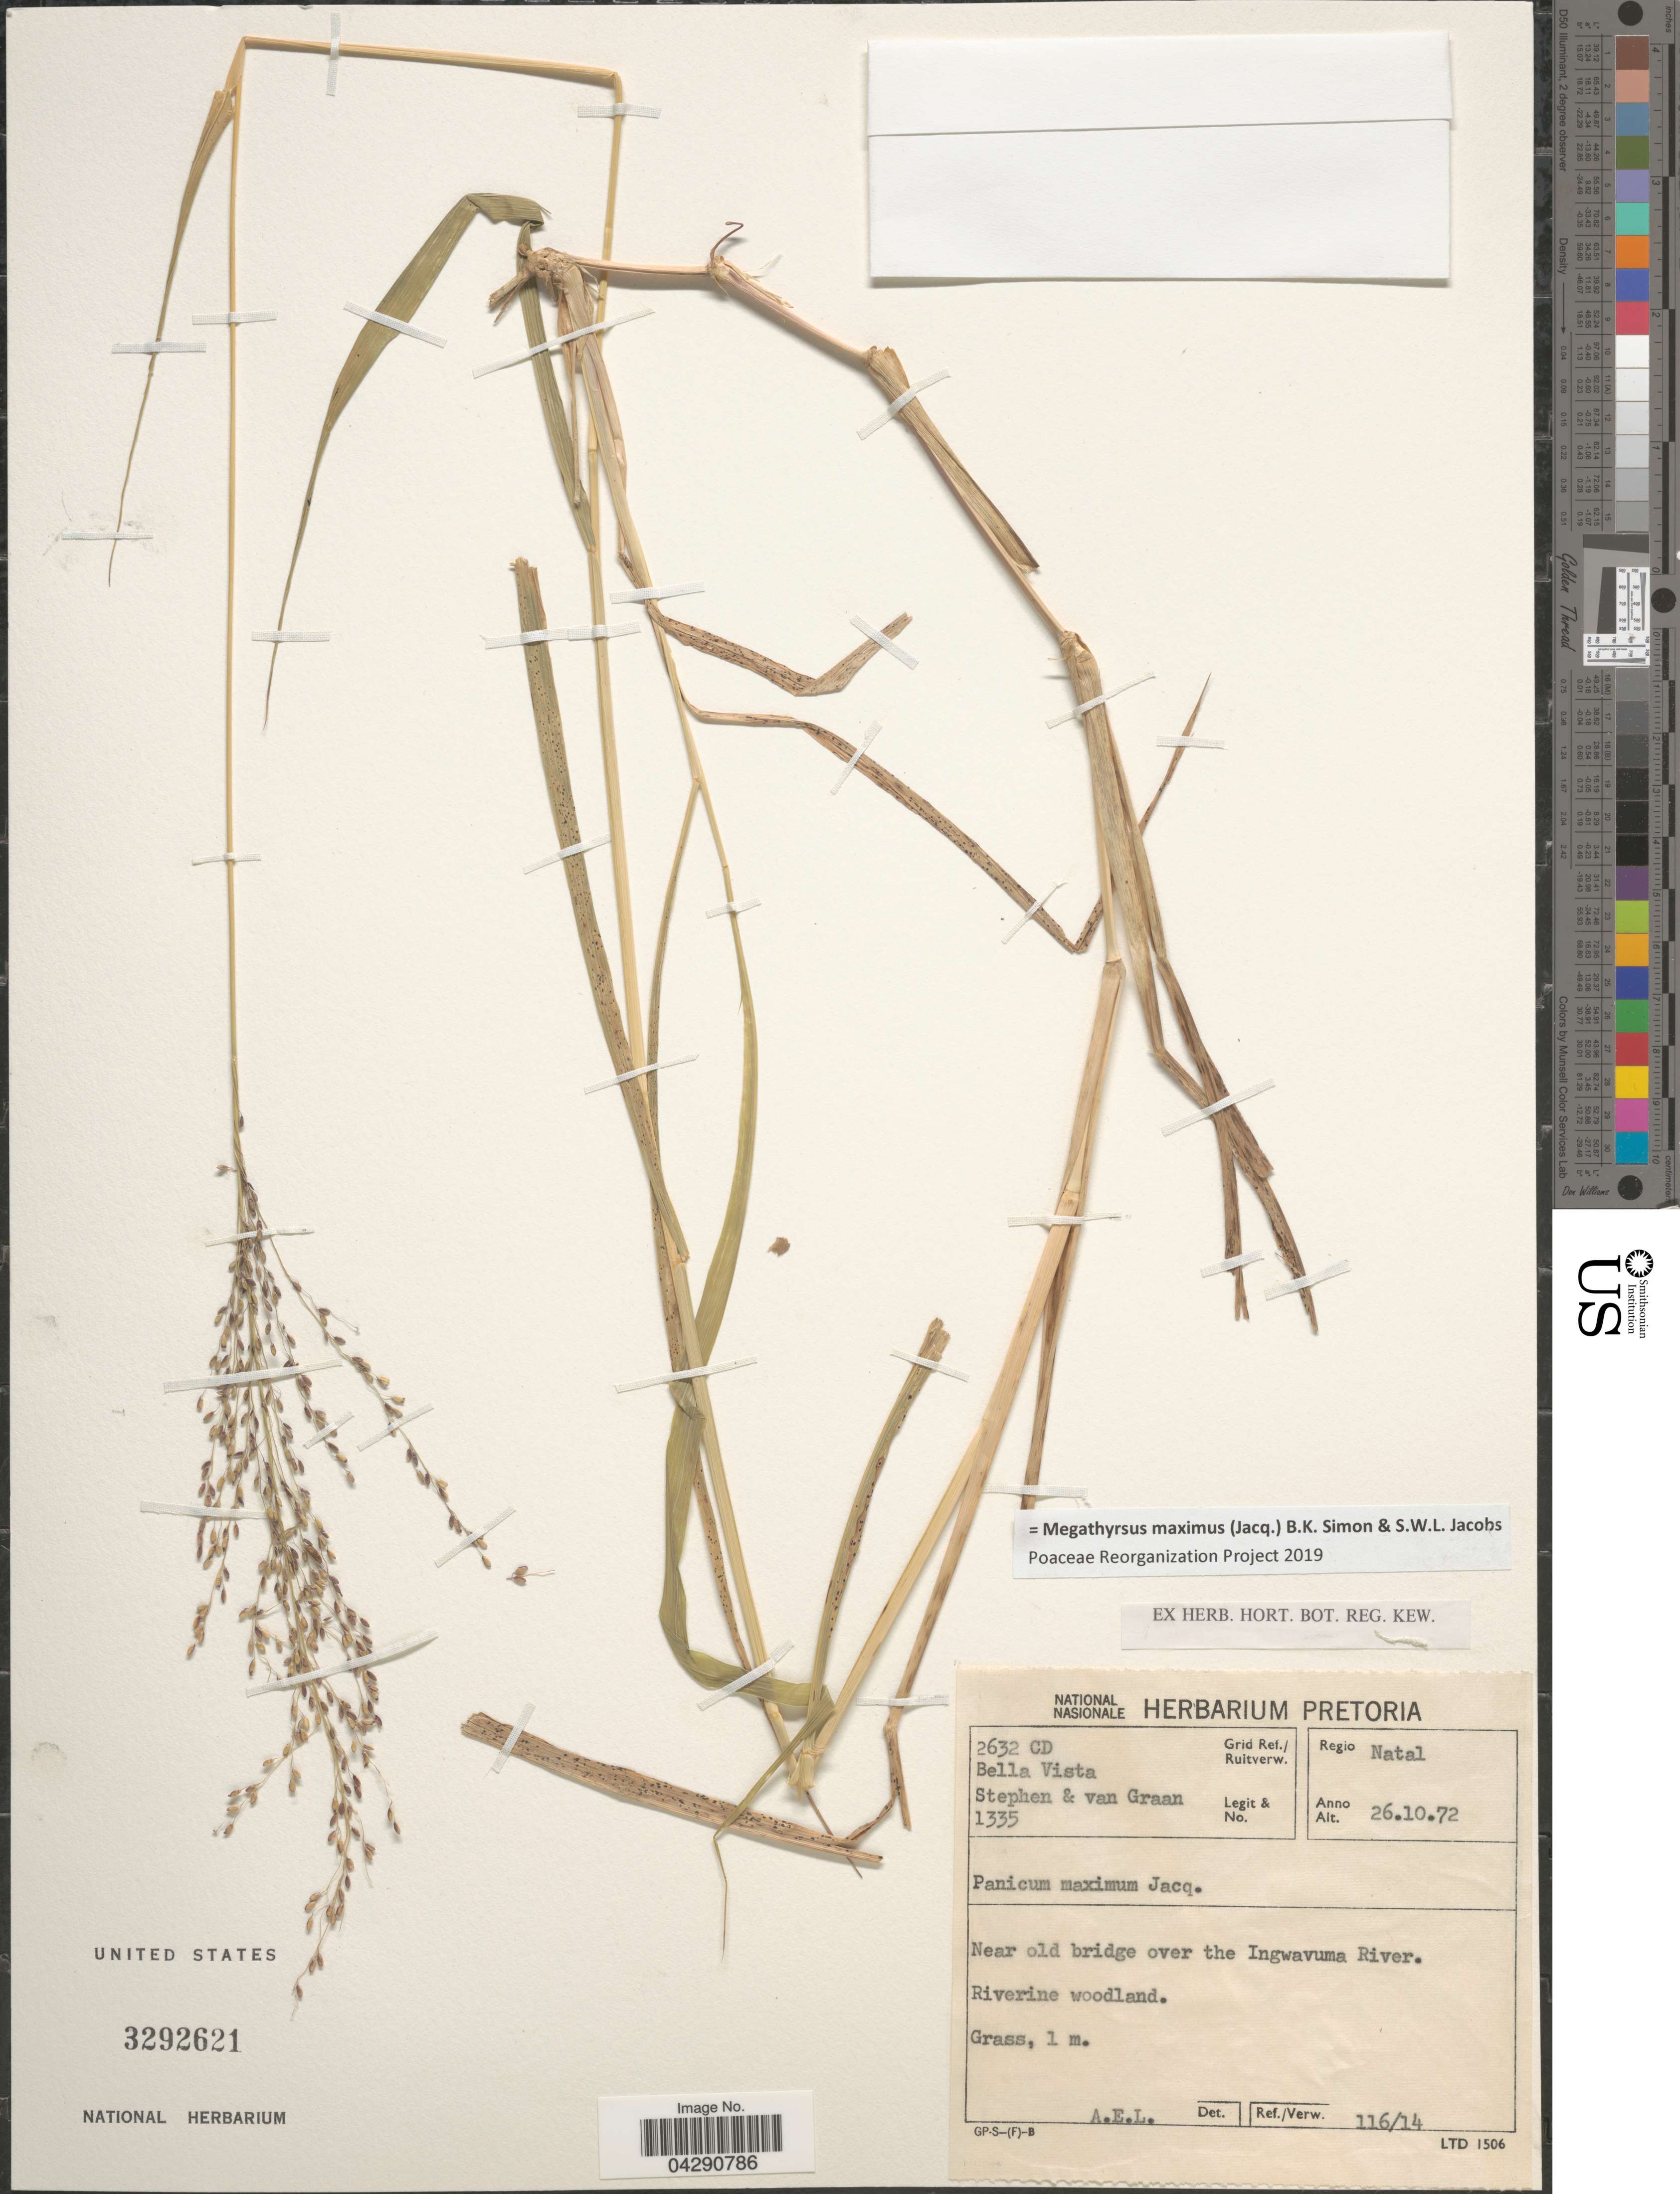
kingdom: Plantae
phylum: Tracheophyta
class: Liliopsida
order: Poales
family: Poaceae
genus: Megathyrsus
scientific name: Megathyrsus maximus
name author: (Jacq.) B.K. Simon & S.W.L. Jacobs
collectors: Stephen & van Graan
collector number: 1335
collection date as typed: Transcribed d/m/y: 26/10/72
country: South Africa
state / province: KwaZulu-Natal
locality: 2632 CD Bella Vista Grid Ref./Ruitverw. Regio Natal. Near old bridge over the Ingwavuma River. Riverine woodland.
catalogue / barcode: US 3292621